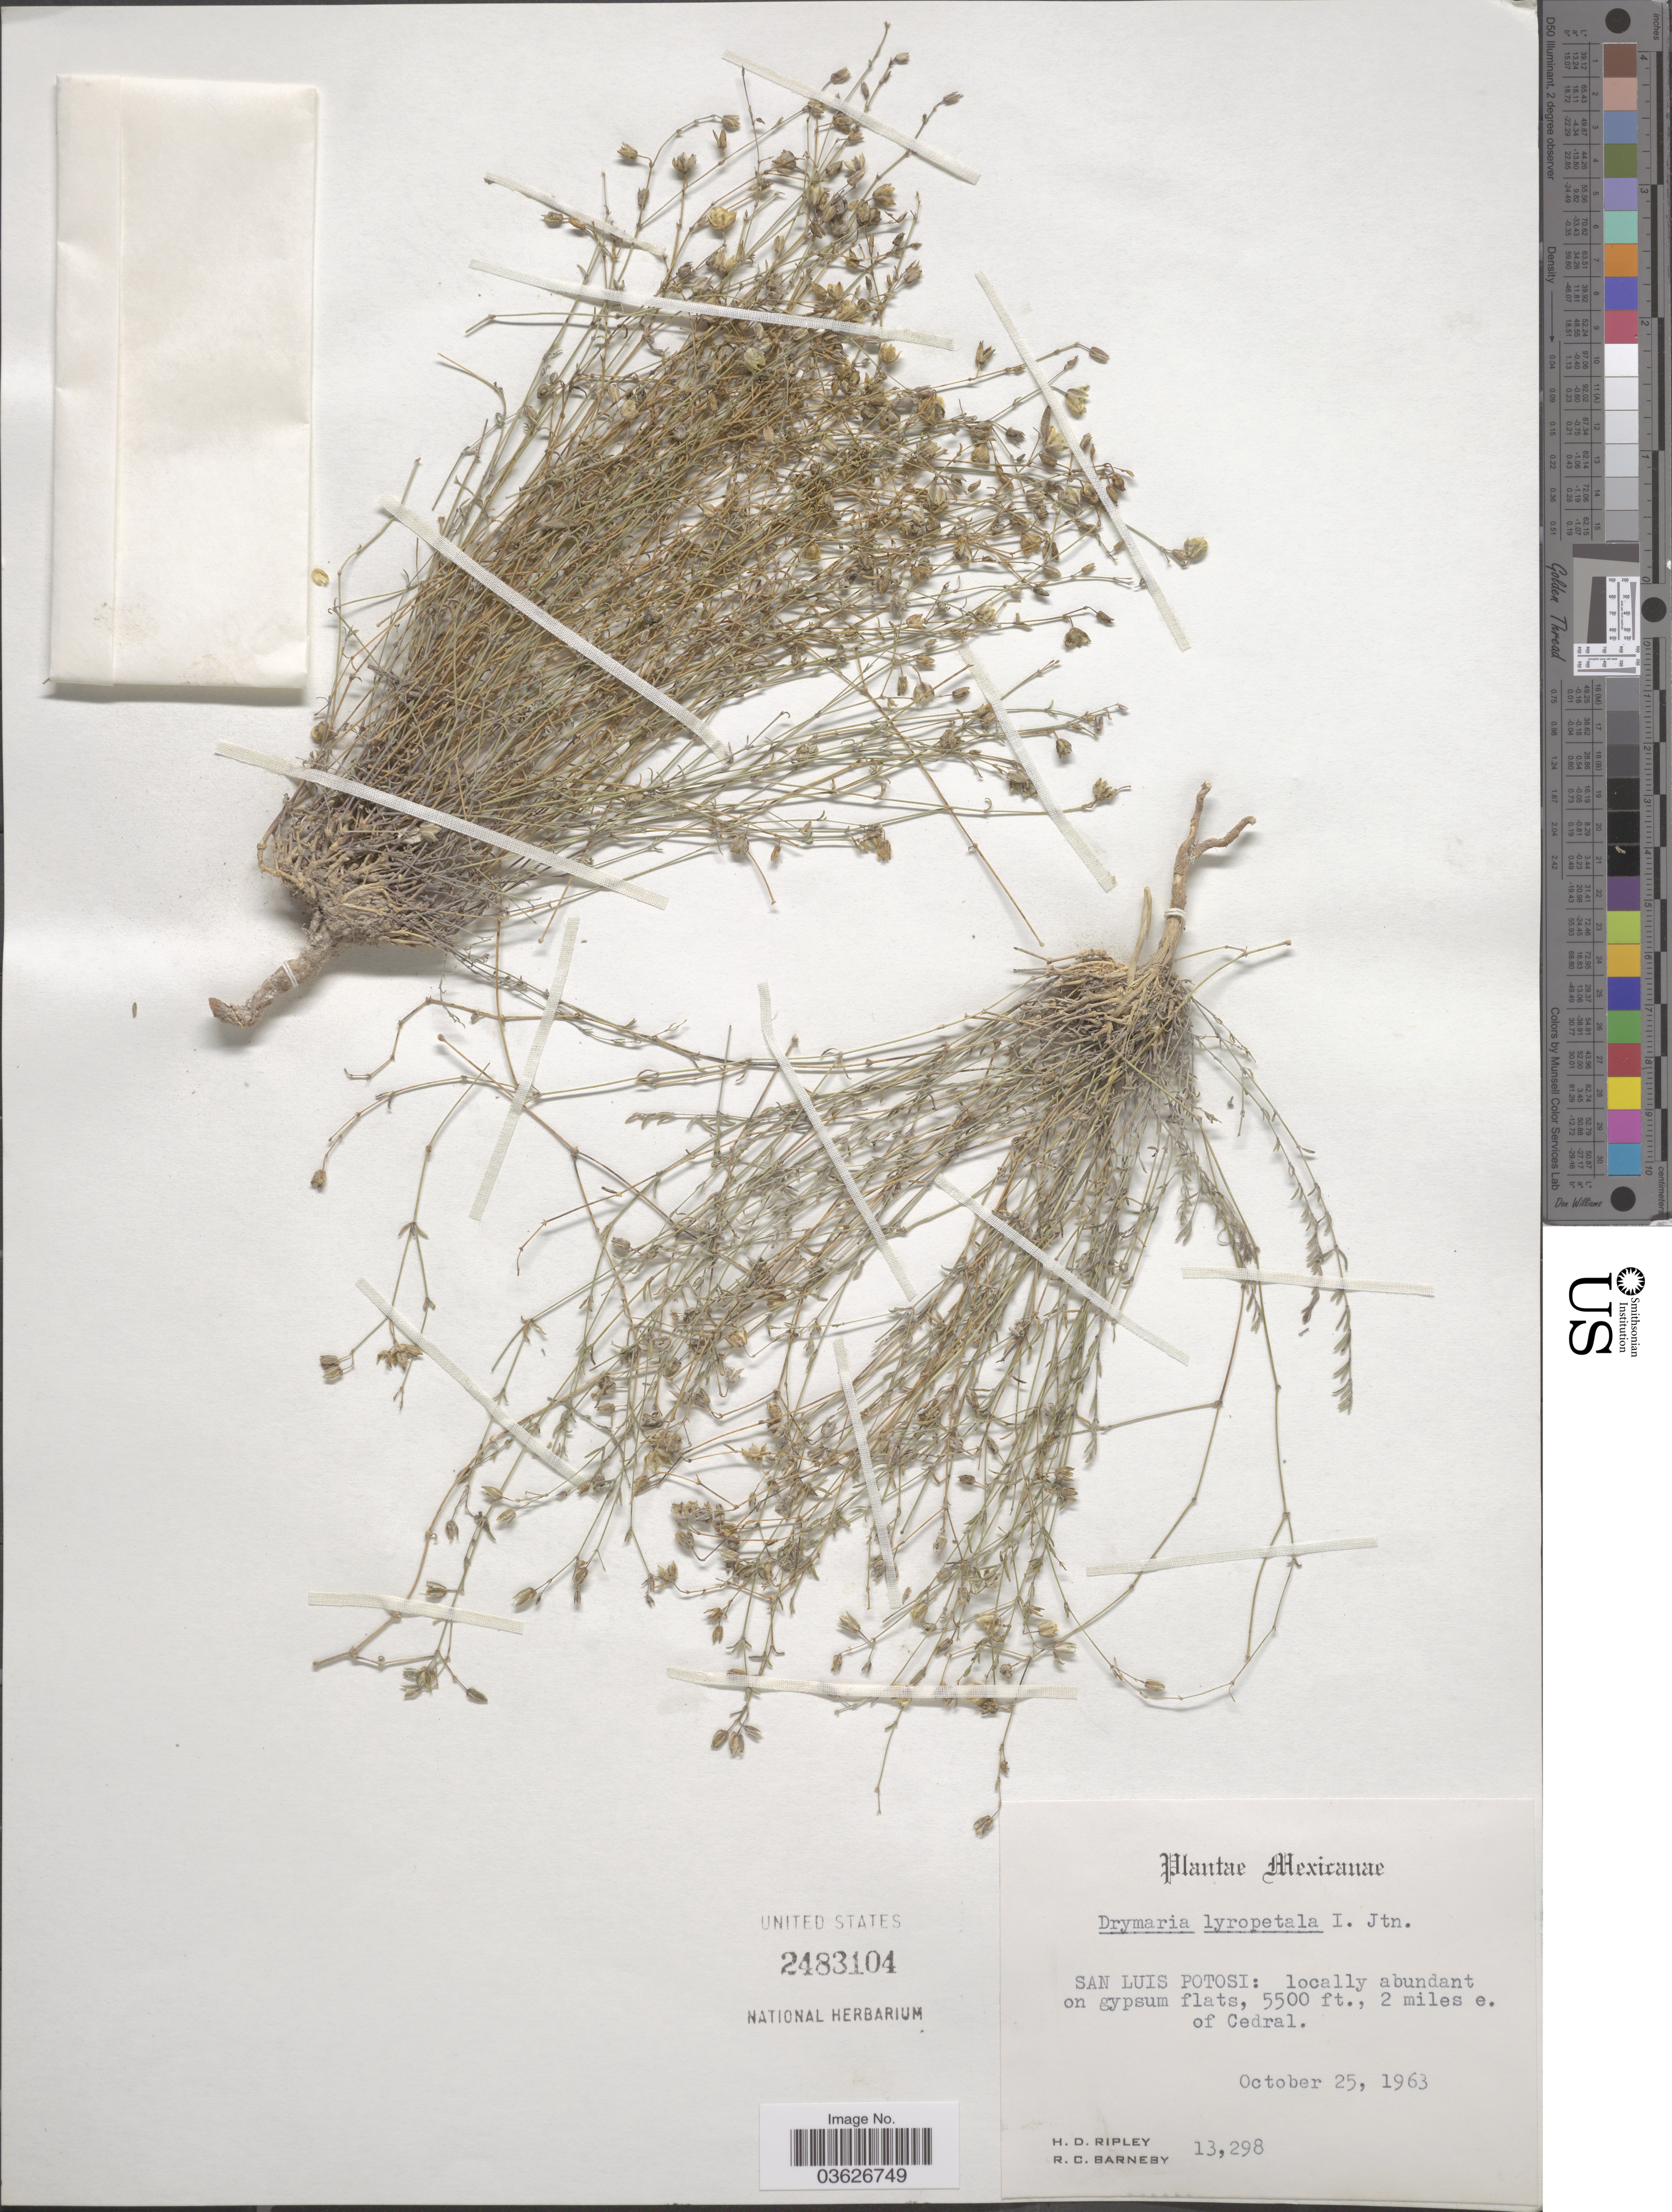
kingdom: Plantae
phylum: Tracheophyta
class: Magnoliopsida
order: Caryophyllales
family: Caryophyllaceae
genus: Drymaria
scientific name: Drymaria lyropetala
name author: I.M. Johnst.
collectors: H. Ripley & R. C. Barneby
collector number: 13298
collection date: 1963-10-25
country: Mexico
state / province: San Luis Potosí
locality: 2 miles e. of Cedral.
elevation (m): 1676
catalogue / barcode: US 2483104